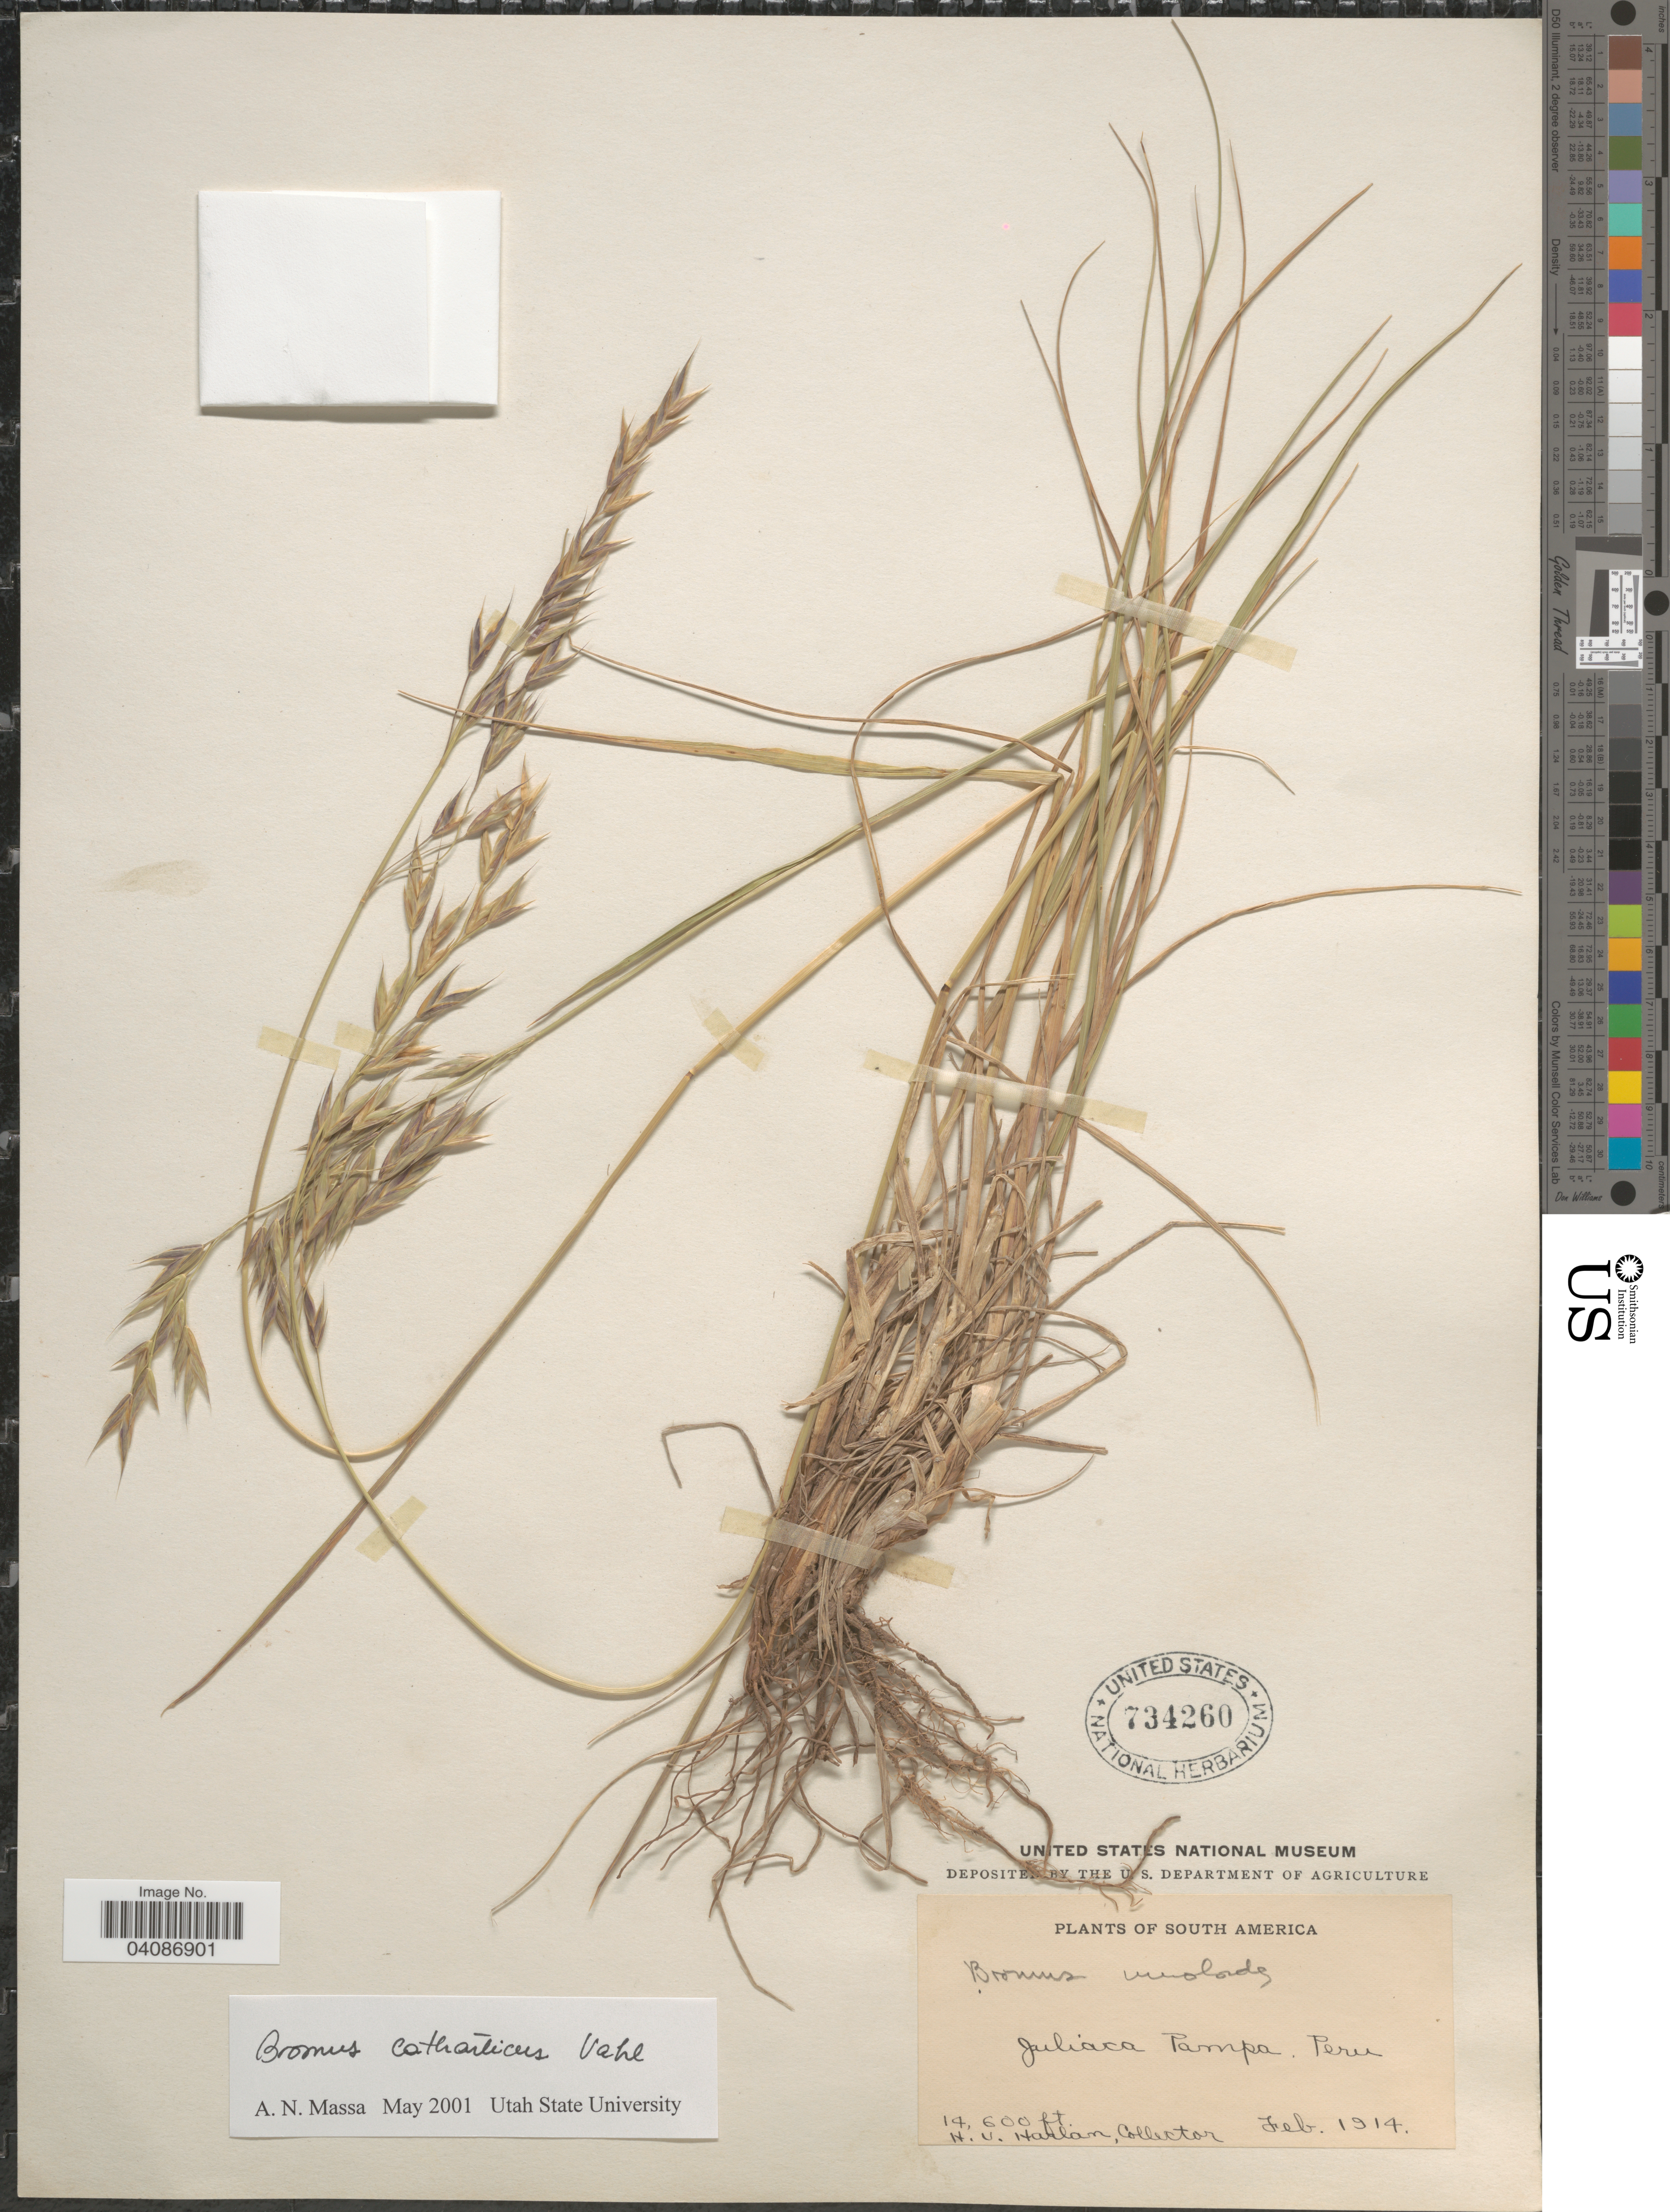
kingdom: Plantae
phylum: Tracheophyta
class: Liliopsida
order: Poales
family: Poaceae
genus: Bromus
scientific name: Bromus catharticus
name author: Vahl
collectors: H. Harlan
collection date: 1914-02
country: Peru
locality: Juliaca Pampa.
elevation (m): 4450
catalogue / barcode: US 734260